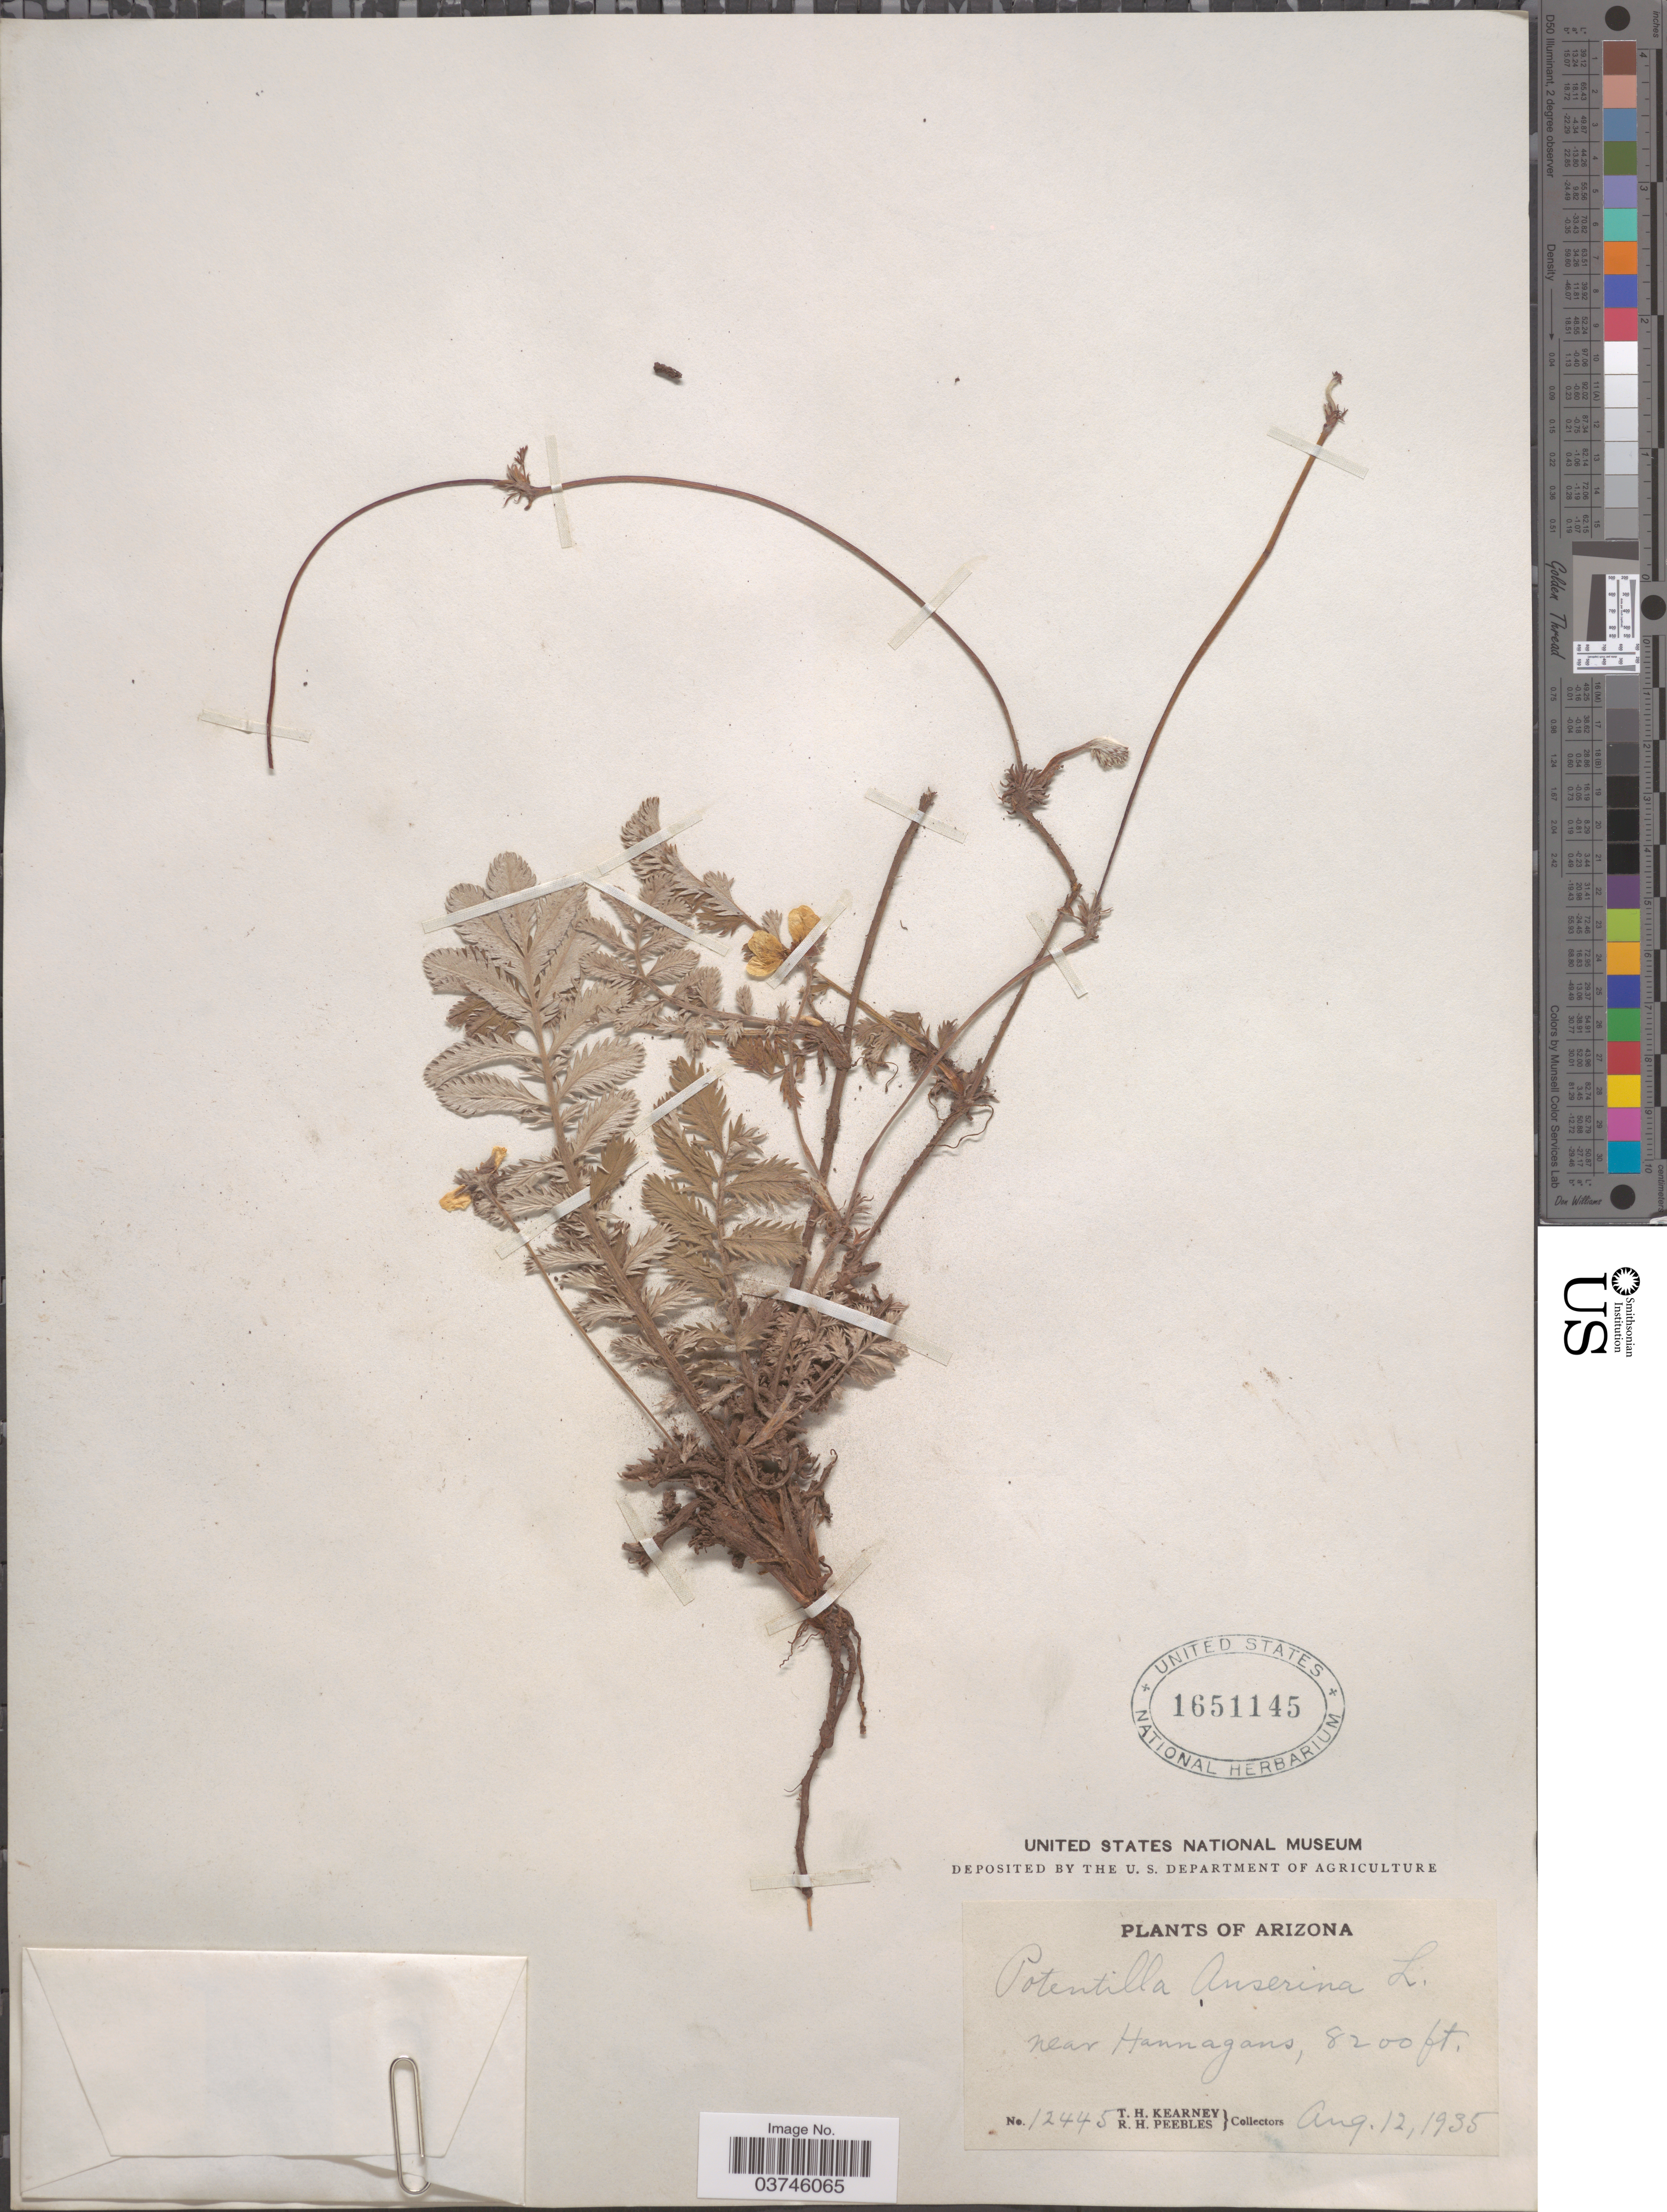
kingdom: Plantae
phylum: Tracheophyta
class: Magnoliopsida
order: Rosales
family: Rosaceae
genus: Argentina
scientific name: Argentina anserina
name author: (L.) Rydb.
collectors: T. H. Kearney & R. H. Peebles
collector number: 12445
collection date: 1935-08-12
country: United States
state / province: Arizona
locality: Near Hannagans.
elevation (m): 2499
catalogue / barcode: US 1651145